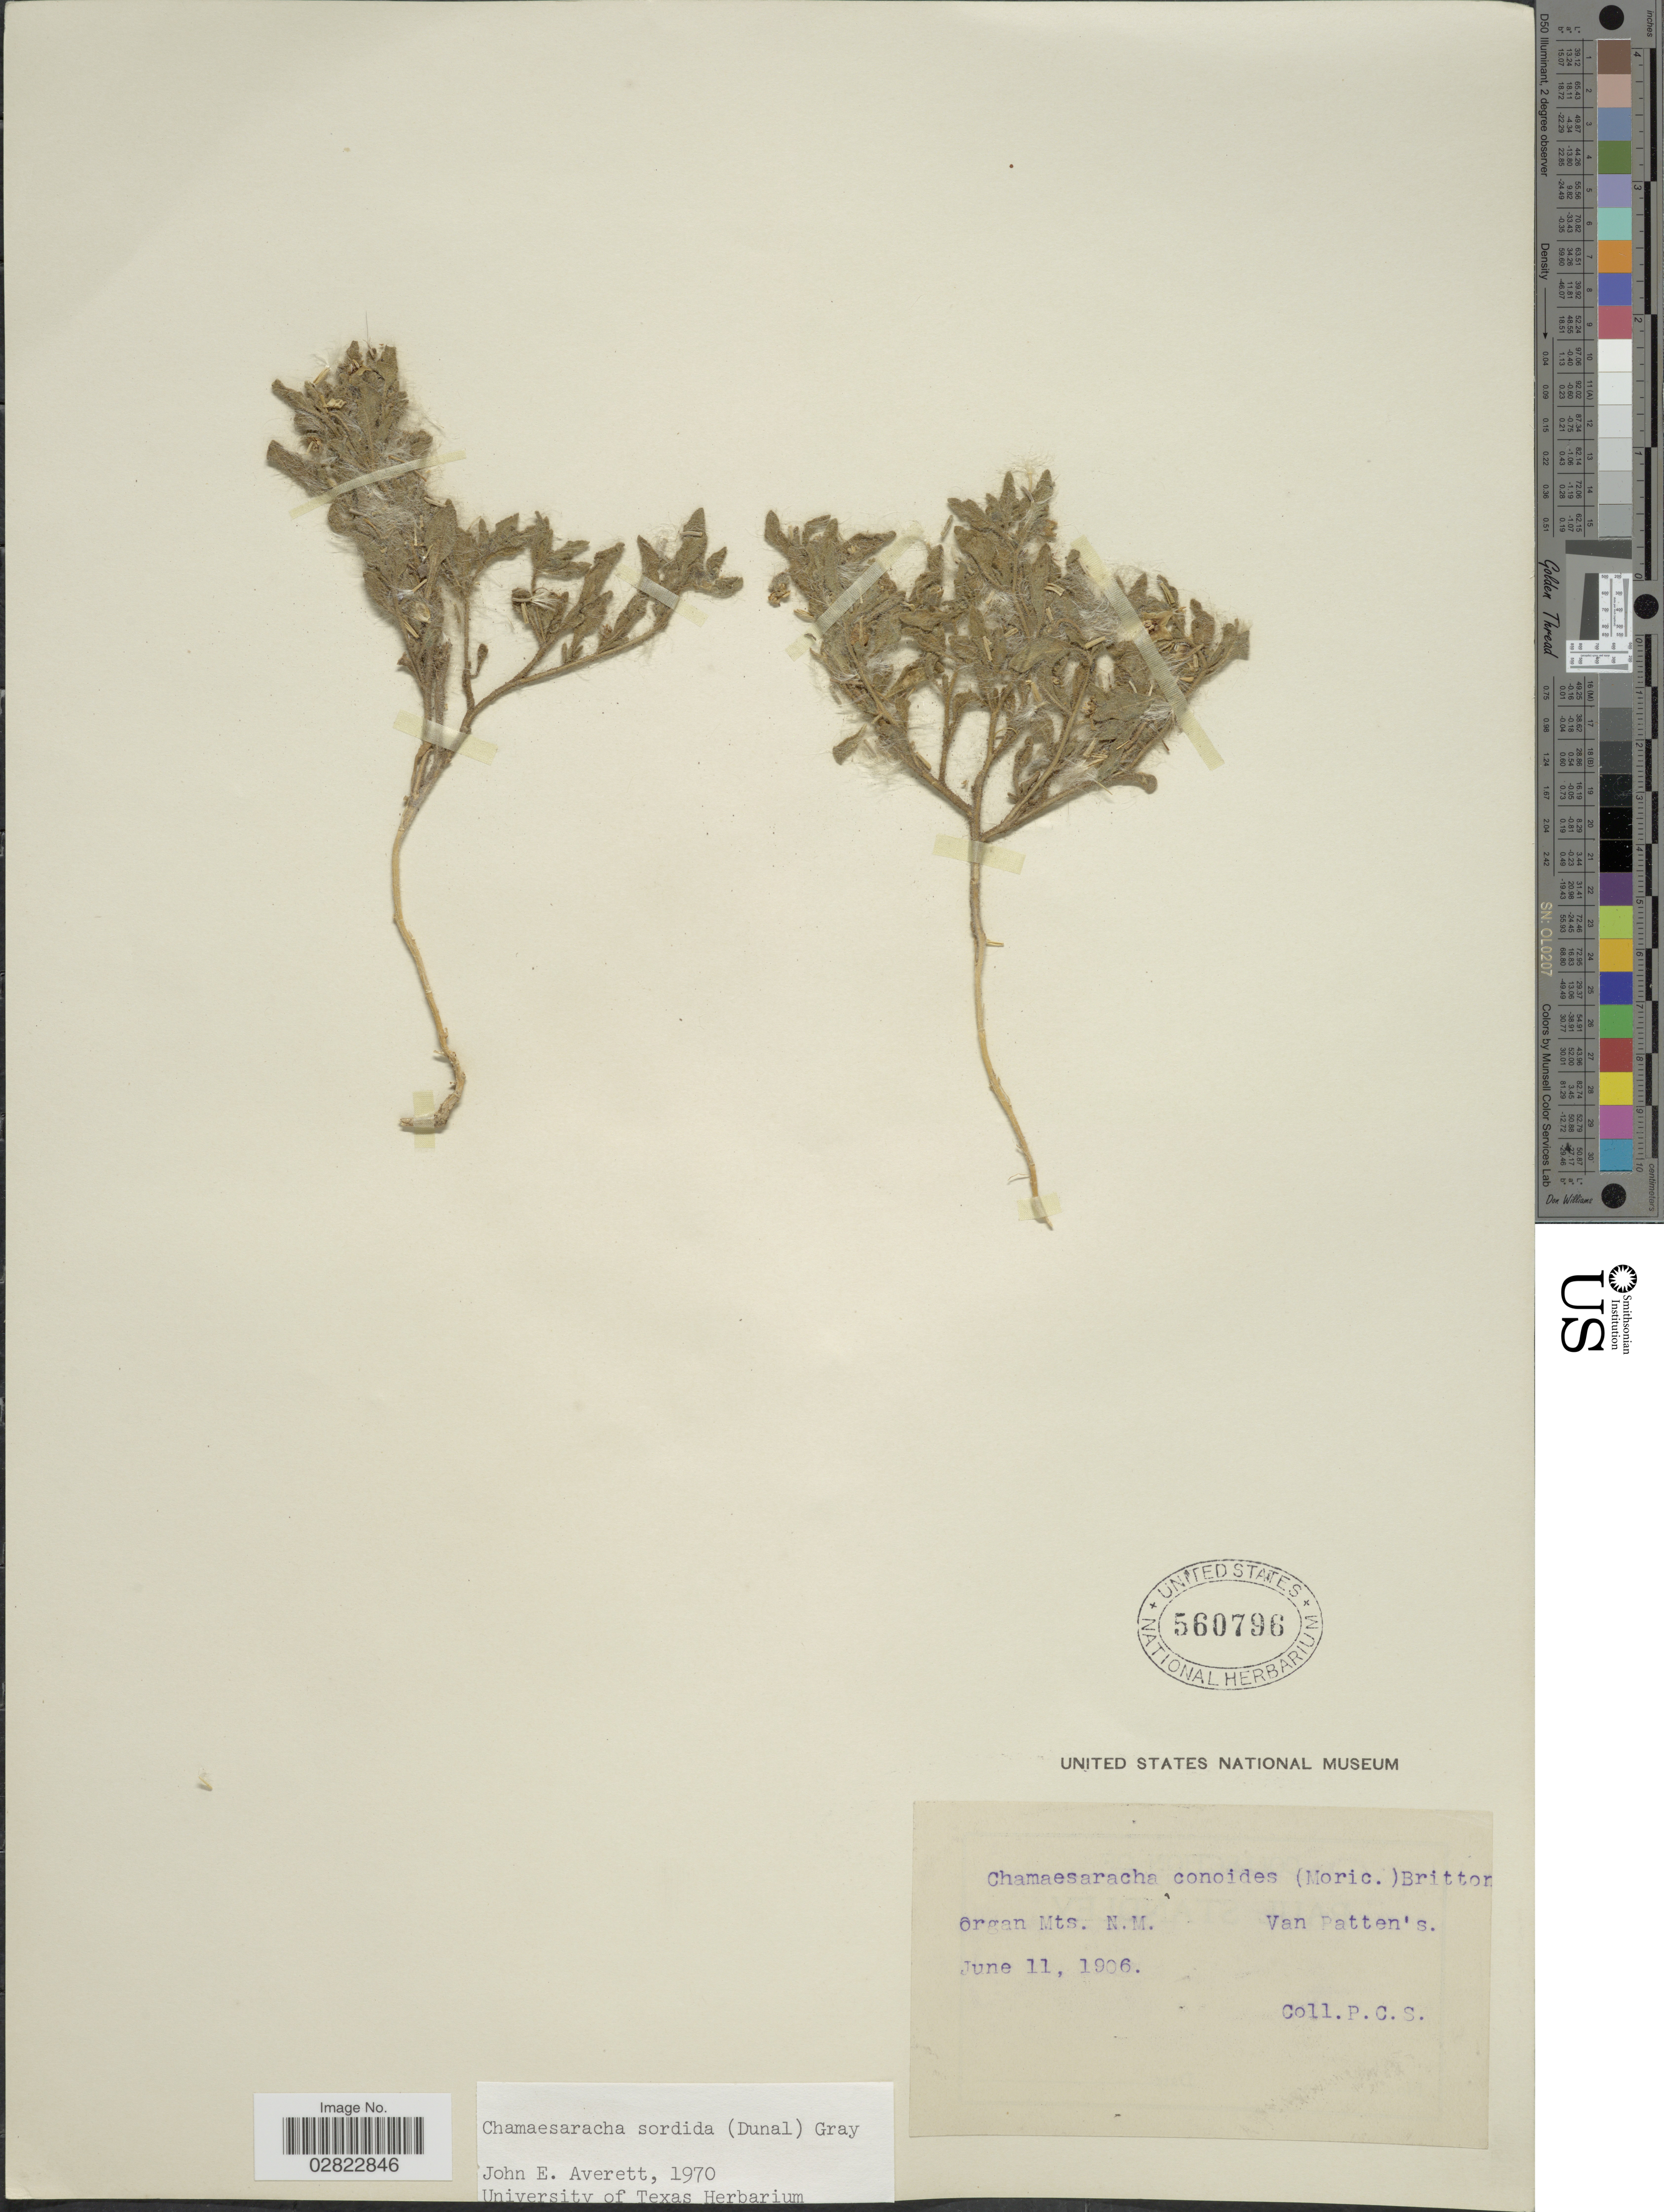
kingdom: Plantae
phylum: Tracheophyta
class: Magnoliopsida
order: Solanales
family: Solanaceae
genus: Chamaesaracha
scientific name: Chamaesaracha sordida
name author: (Dunal) S.F. Gray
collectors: P. C. S.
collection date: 1906-06-11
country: United States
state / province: New Mexico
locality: Organ Mts.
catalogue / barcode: US 560796